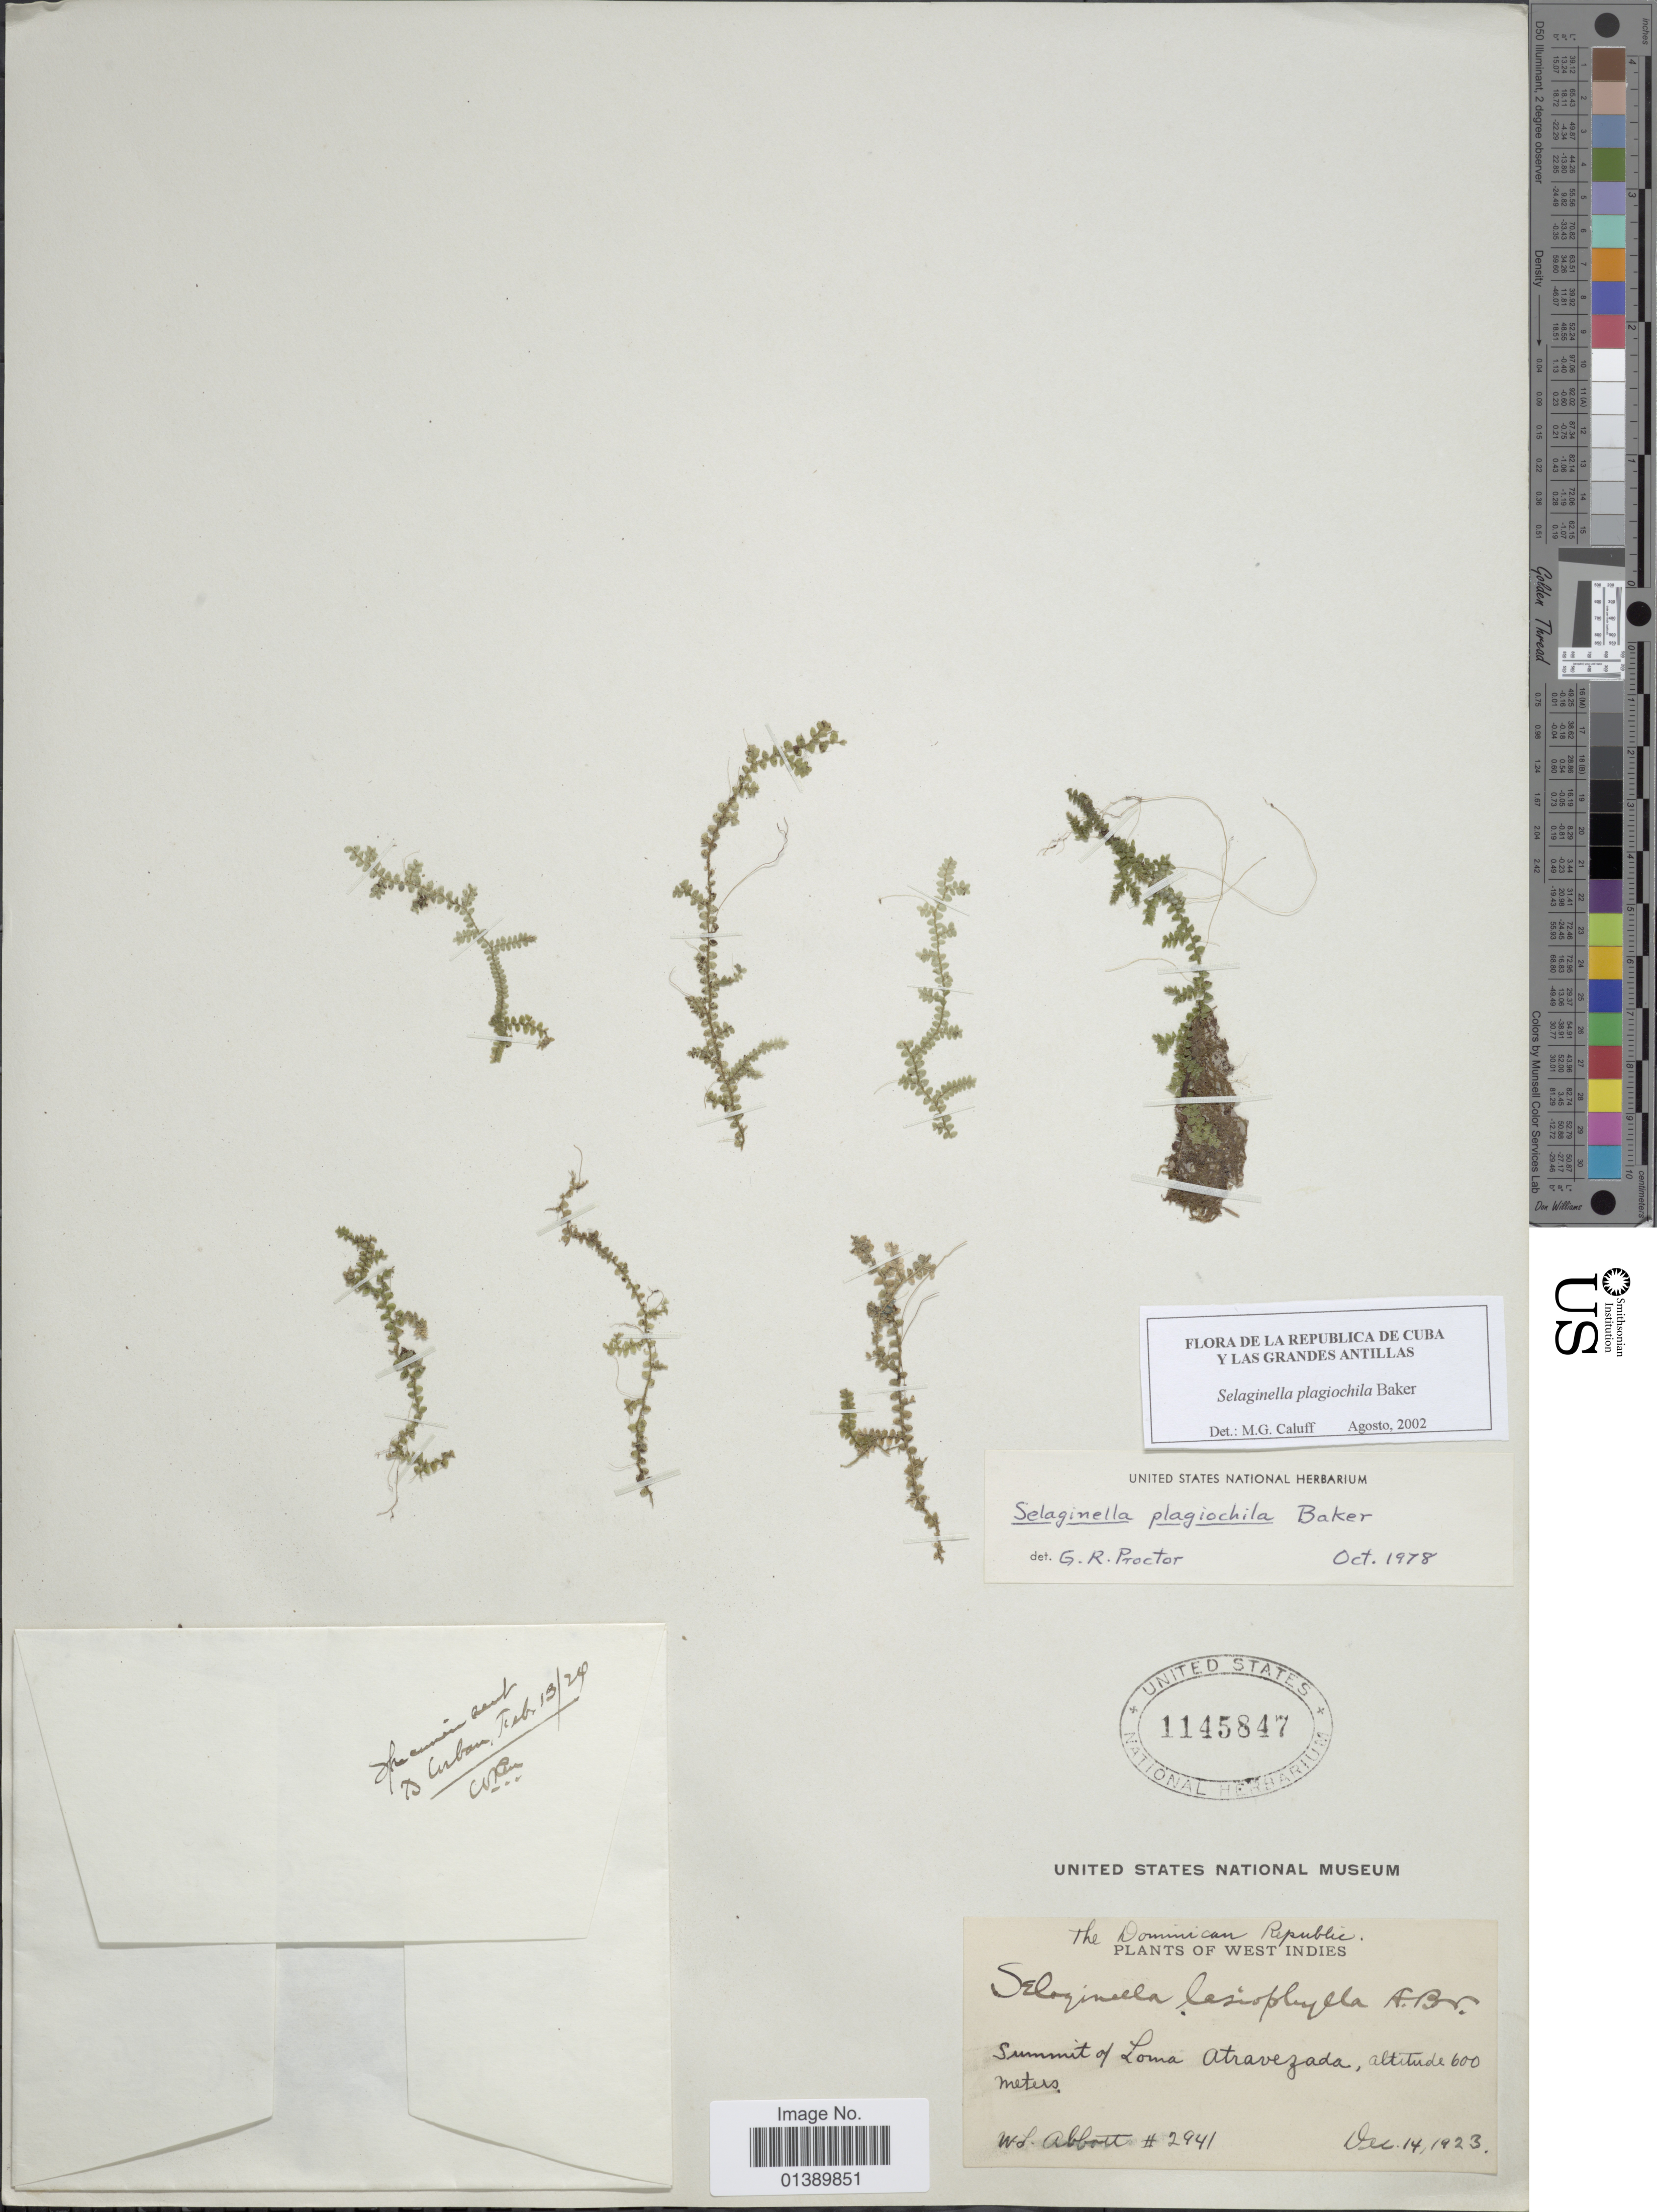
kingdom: Plantae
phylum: Tracheophyta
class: Lycopodiopsida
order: Selaginellales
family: Selaginellaceae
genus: Selaginella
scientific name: Selaginella plagiochila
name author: Baker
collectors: W. L. Abbott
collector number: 2941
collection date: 1923-12-14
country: Dominican Republic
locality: West Indies, Summit of Loma Atravezada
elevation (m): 600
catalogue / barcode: US 1145847